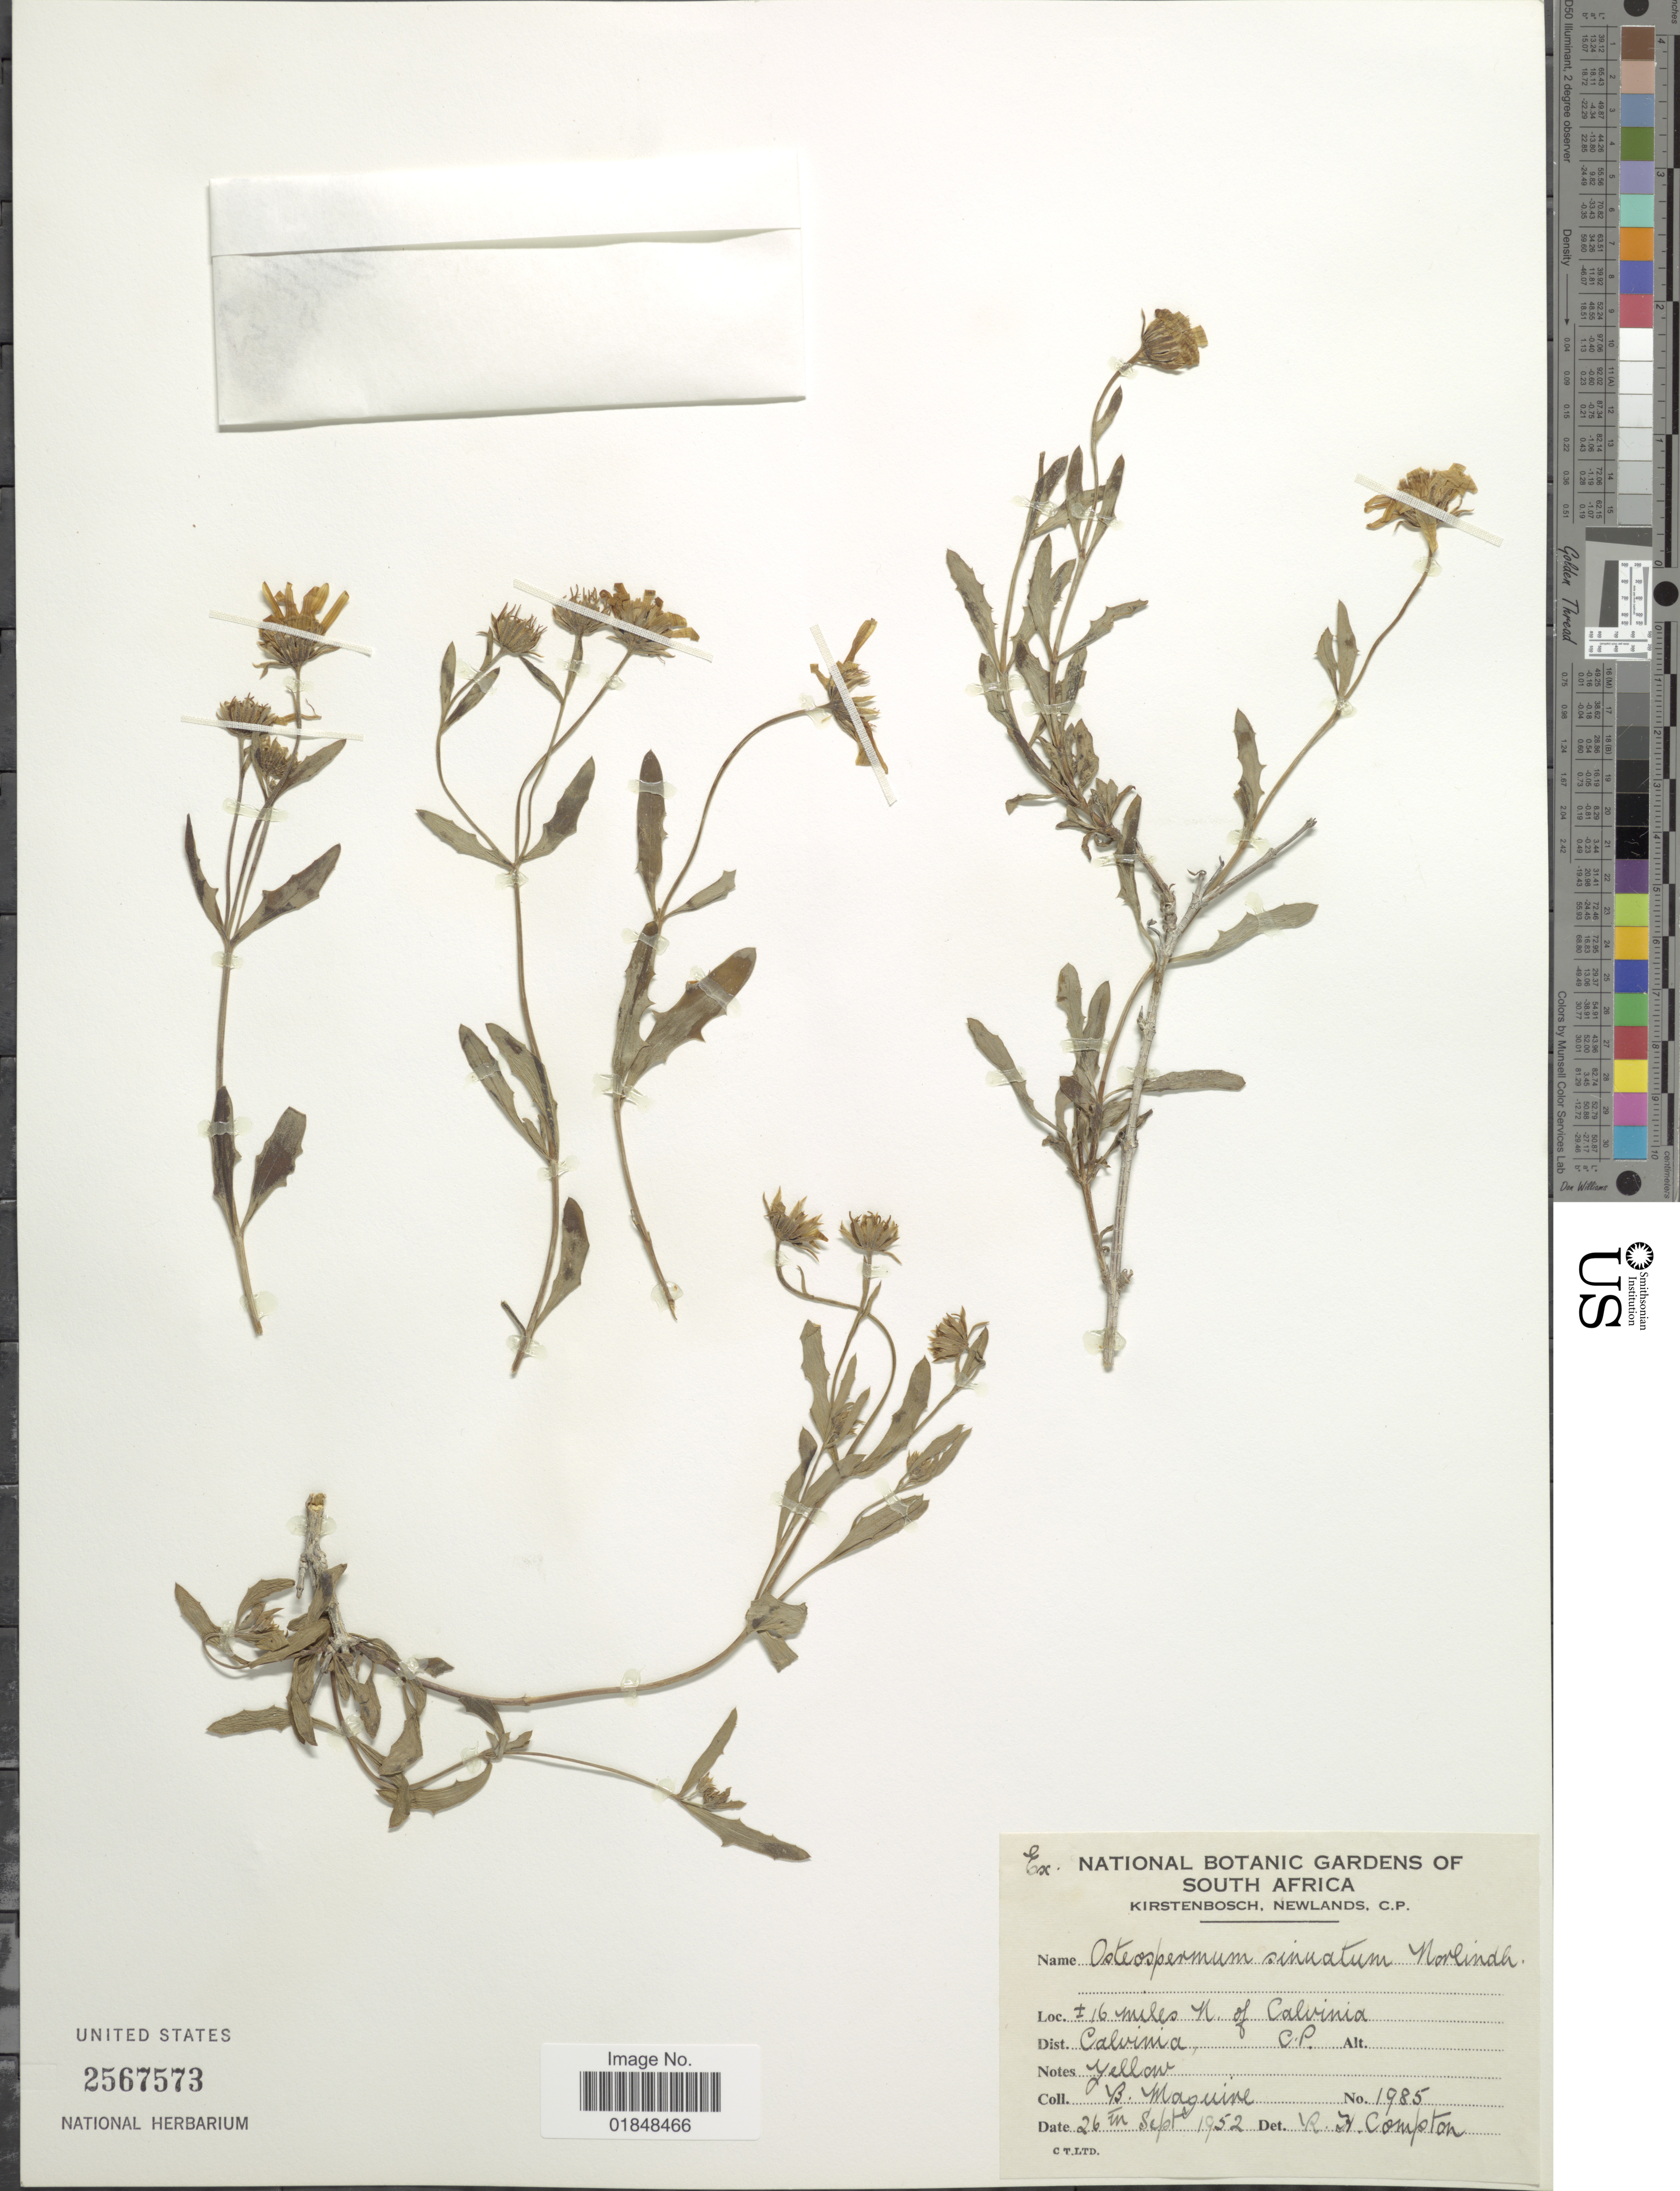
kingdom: Plantae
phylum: Tracheophyta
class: Magnoliopsida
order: Asterales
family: Asteraceae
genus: Osteospermum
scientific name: Osteospermum sinuatum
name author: DC.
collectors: B. Maguire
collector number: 1985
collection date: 1952-09-26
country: South Africa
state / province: Northern Cape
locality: +- 16 miles N. of Calvinia. Dist. Calvinia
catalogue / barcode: US 2567573